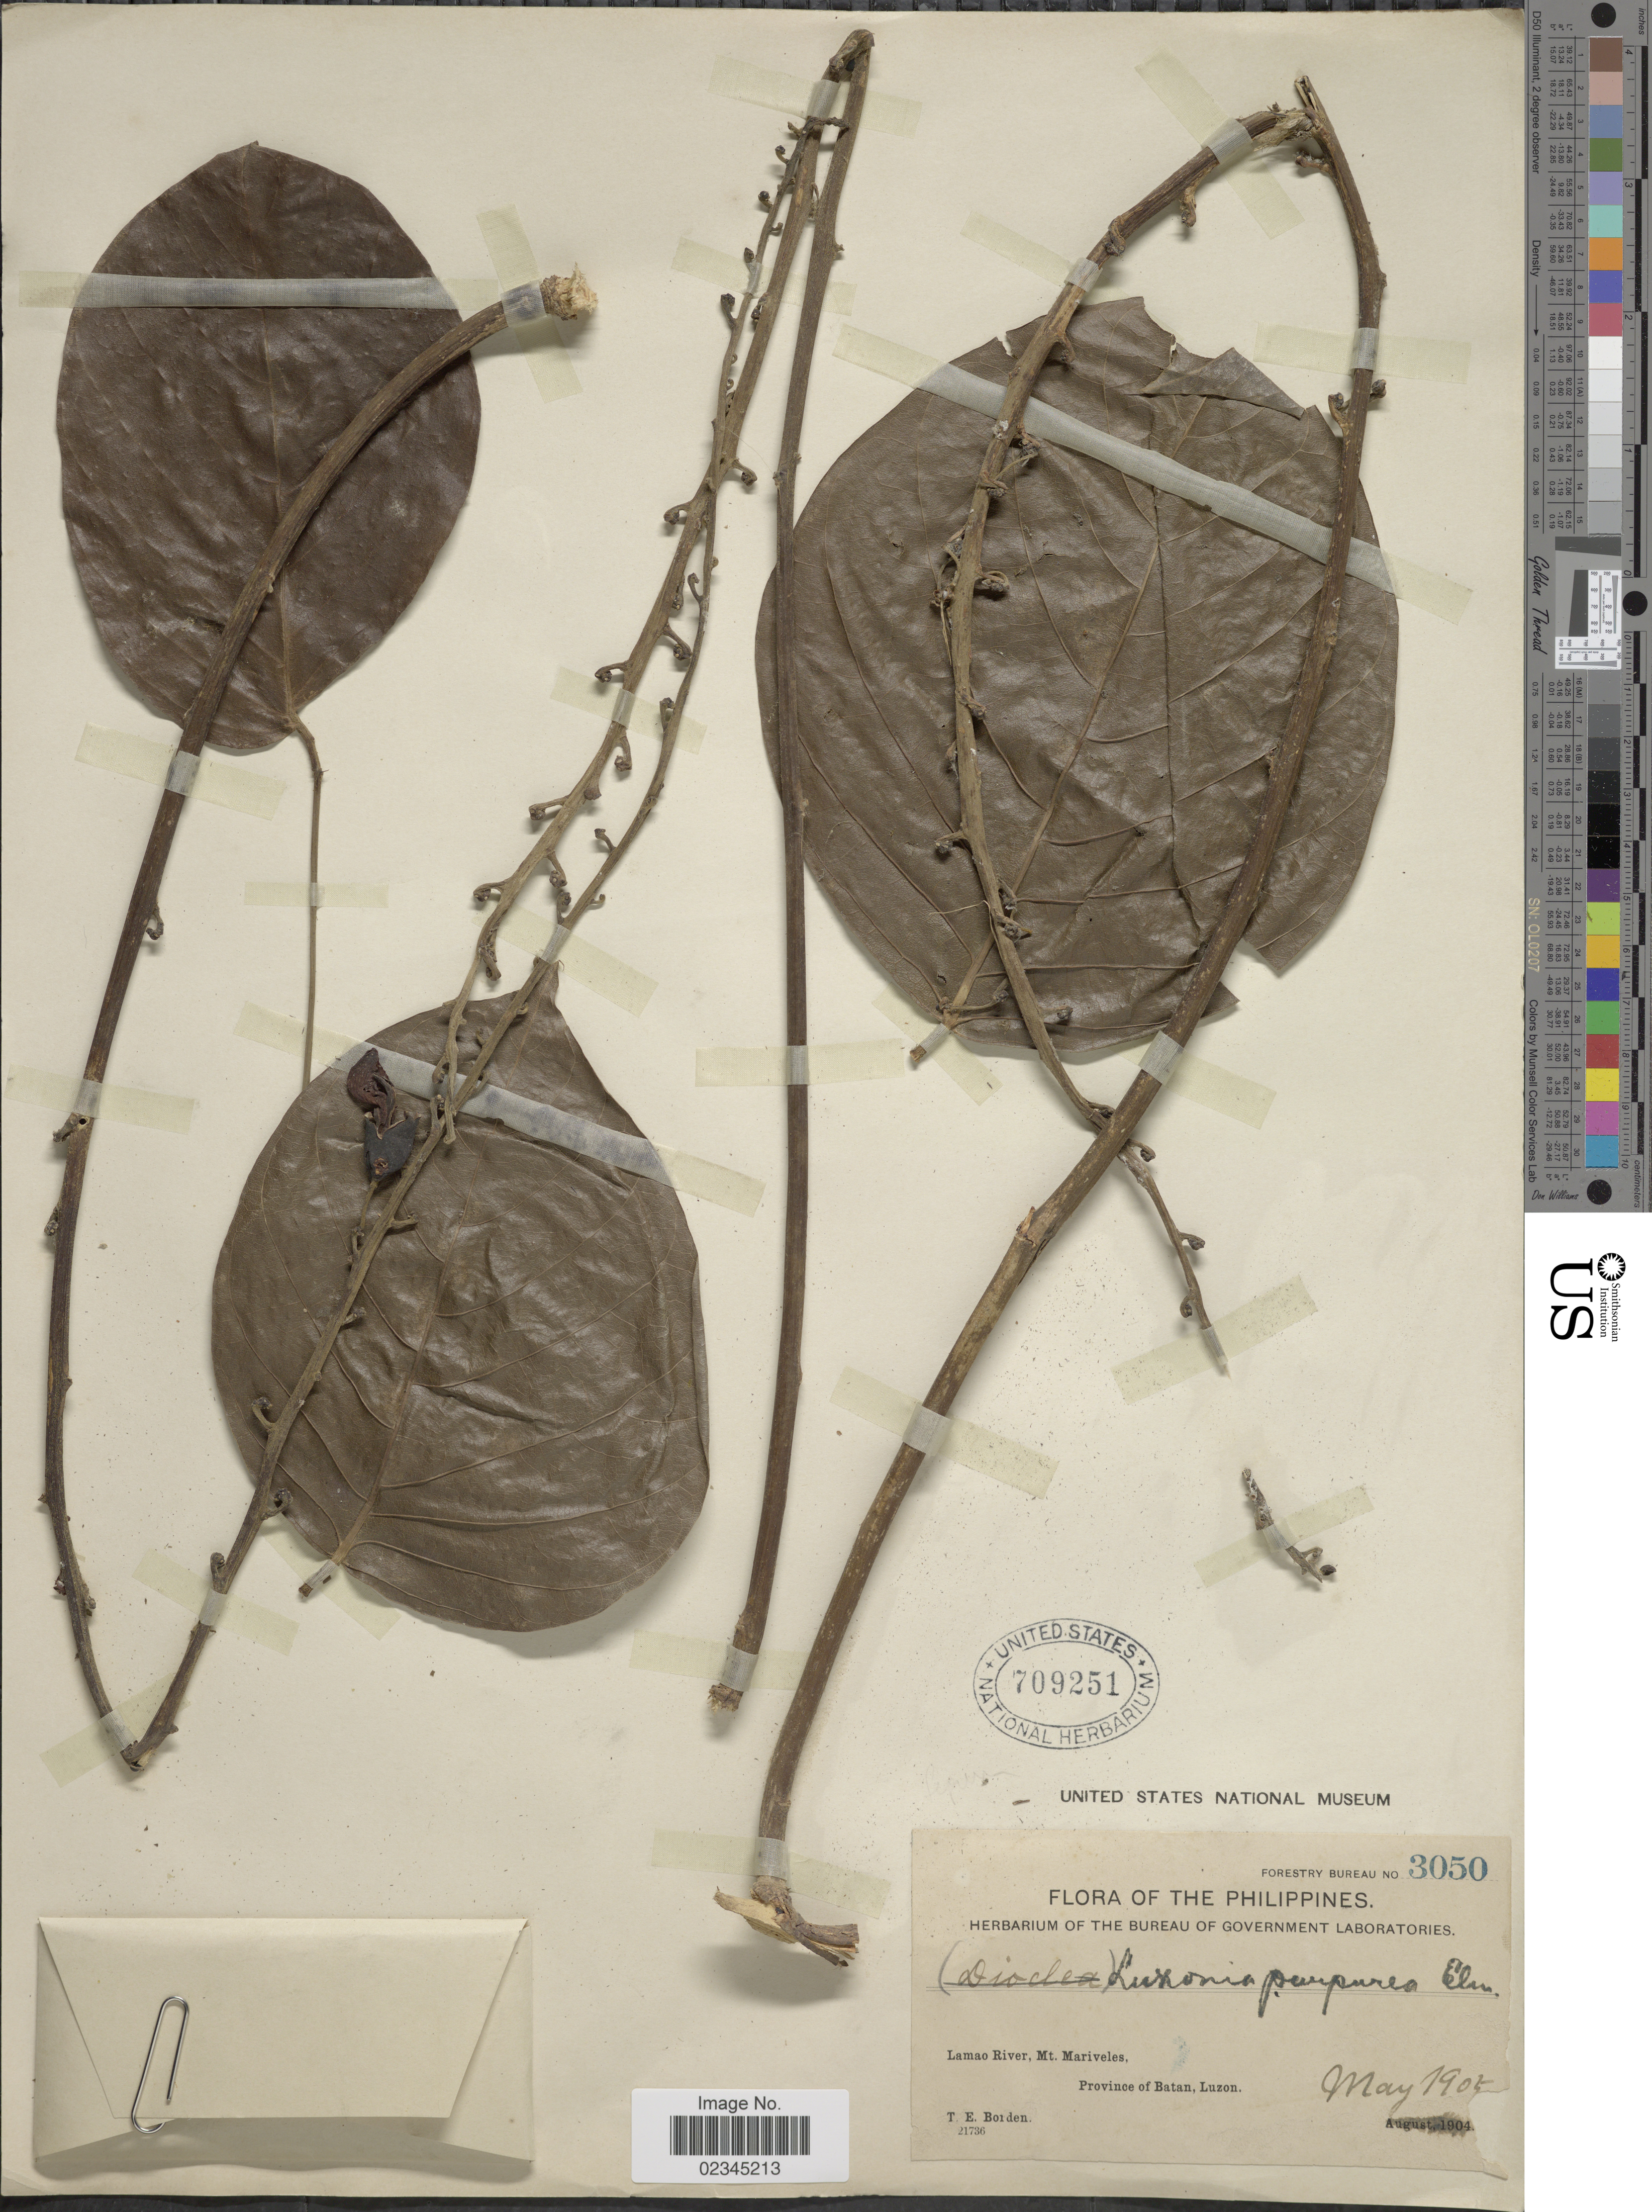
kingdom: Plantae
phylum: Tracheophyta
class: Magnoliopsida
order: Fabales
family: Fabaceae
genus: Macropsychanthus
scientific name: Macropsychanthus purpureus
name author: (Elmer) L.P. Queiroz & Snak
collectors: T. E. Borden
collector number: Forestry Bureau 3050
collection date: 1905-05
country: Philippines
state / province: Cagayan Valley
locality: Lamao River, Mt. Mariveles.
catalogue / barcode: US 709251